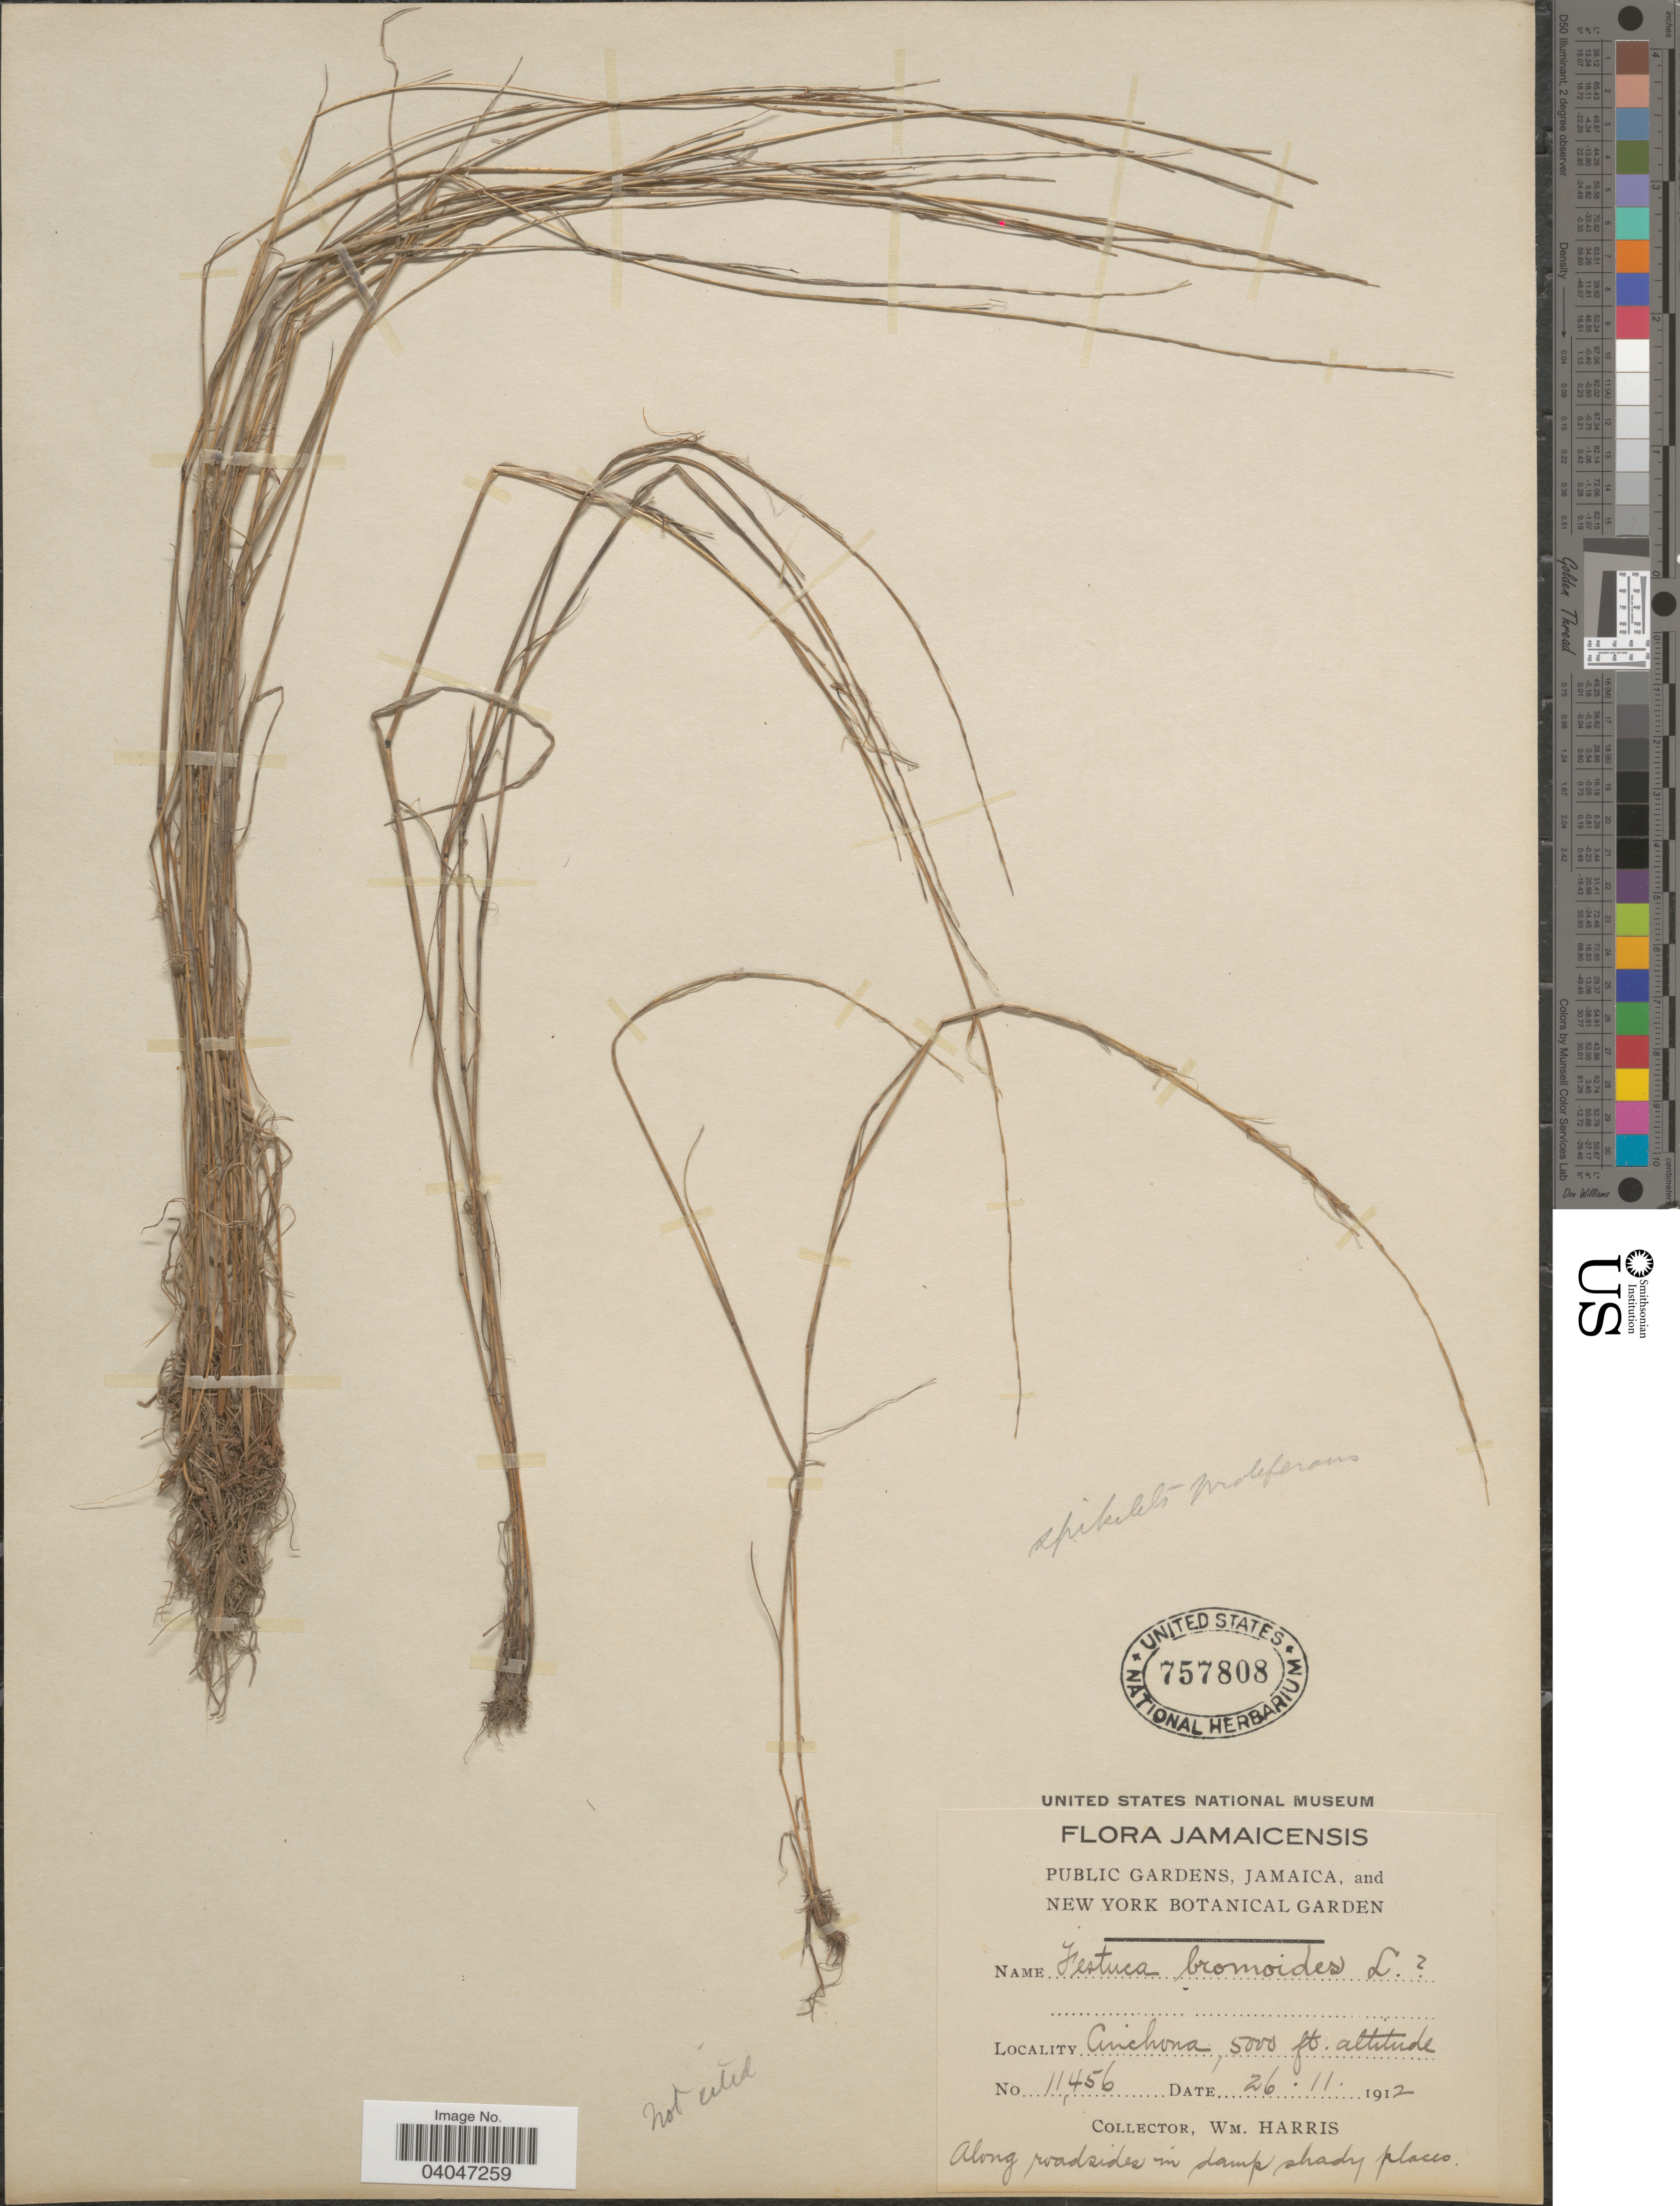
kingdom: Plantae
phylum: Tracheophyta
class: Liliopsida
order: Poales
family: Poaceae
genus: Festuca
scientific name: Festuca myuros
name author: L.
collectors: W. H. Harris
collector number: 11456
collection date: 1912-11-26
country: Jamaica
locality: Cinchona.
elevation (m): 1524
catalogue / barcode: US 757808